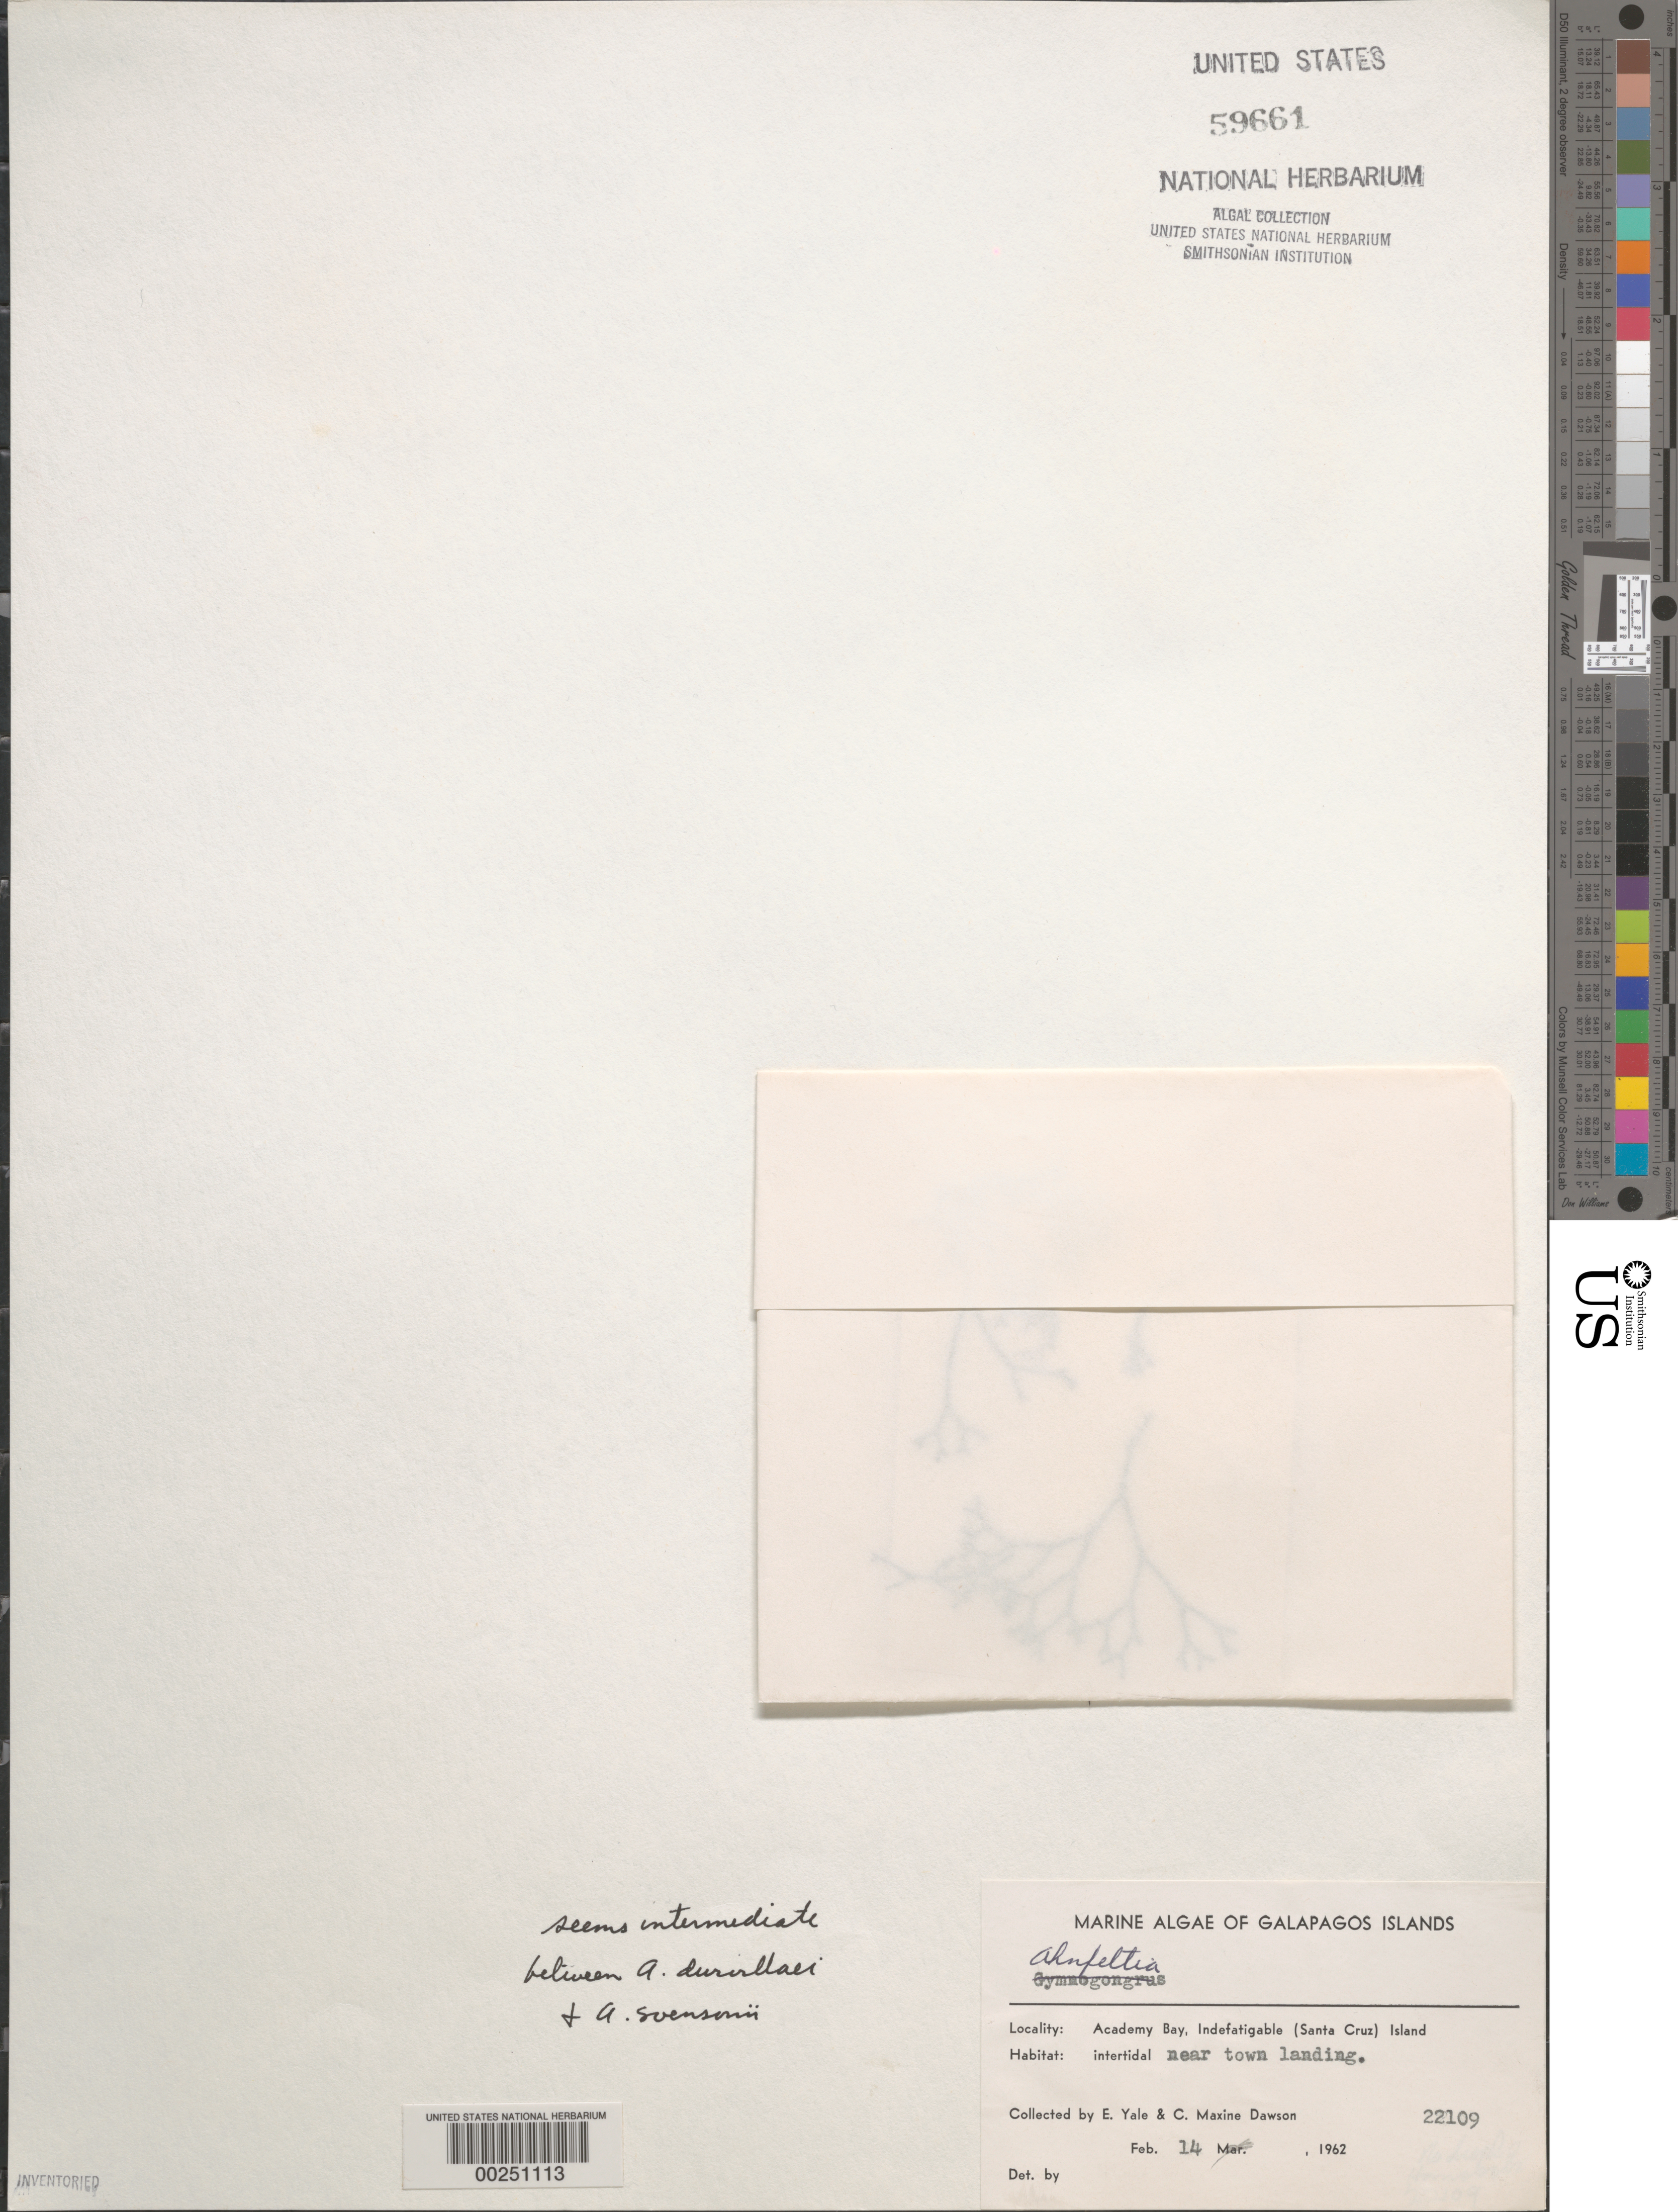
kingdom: Plantae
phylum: Rhodophyta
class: Florideophyceae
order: Ahnfeltiales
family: Ahnfeltiaceae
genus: Ahnfeltia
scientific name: Ahnfeltia sp.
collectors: E. Y. Dawson & C. M. Dawson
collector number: EYD 22109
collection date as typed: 14 Feb 1962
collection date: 1962-02-14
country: Ecuador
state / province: Colón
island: Santa Cruz [Indefatigable, Chaves]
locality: Academy Bay near town landing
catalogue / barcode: US 59661